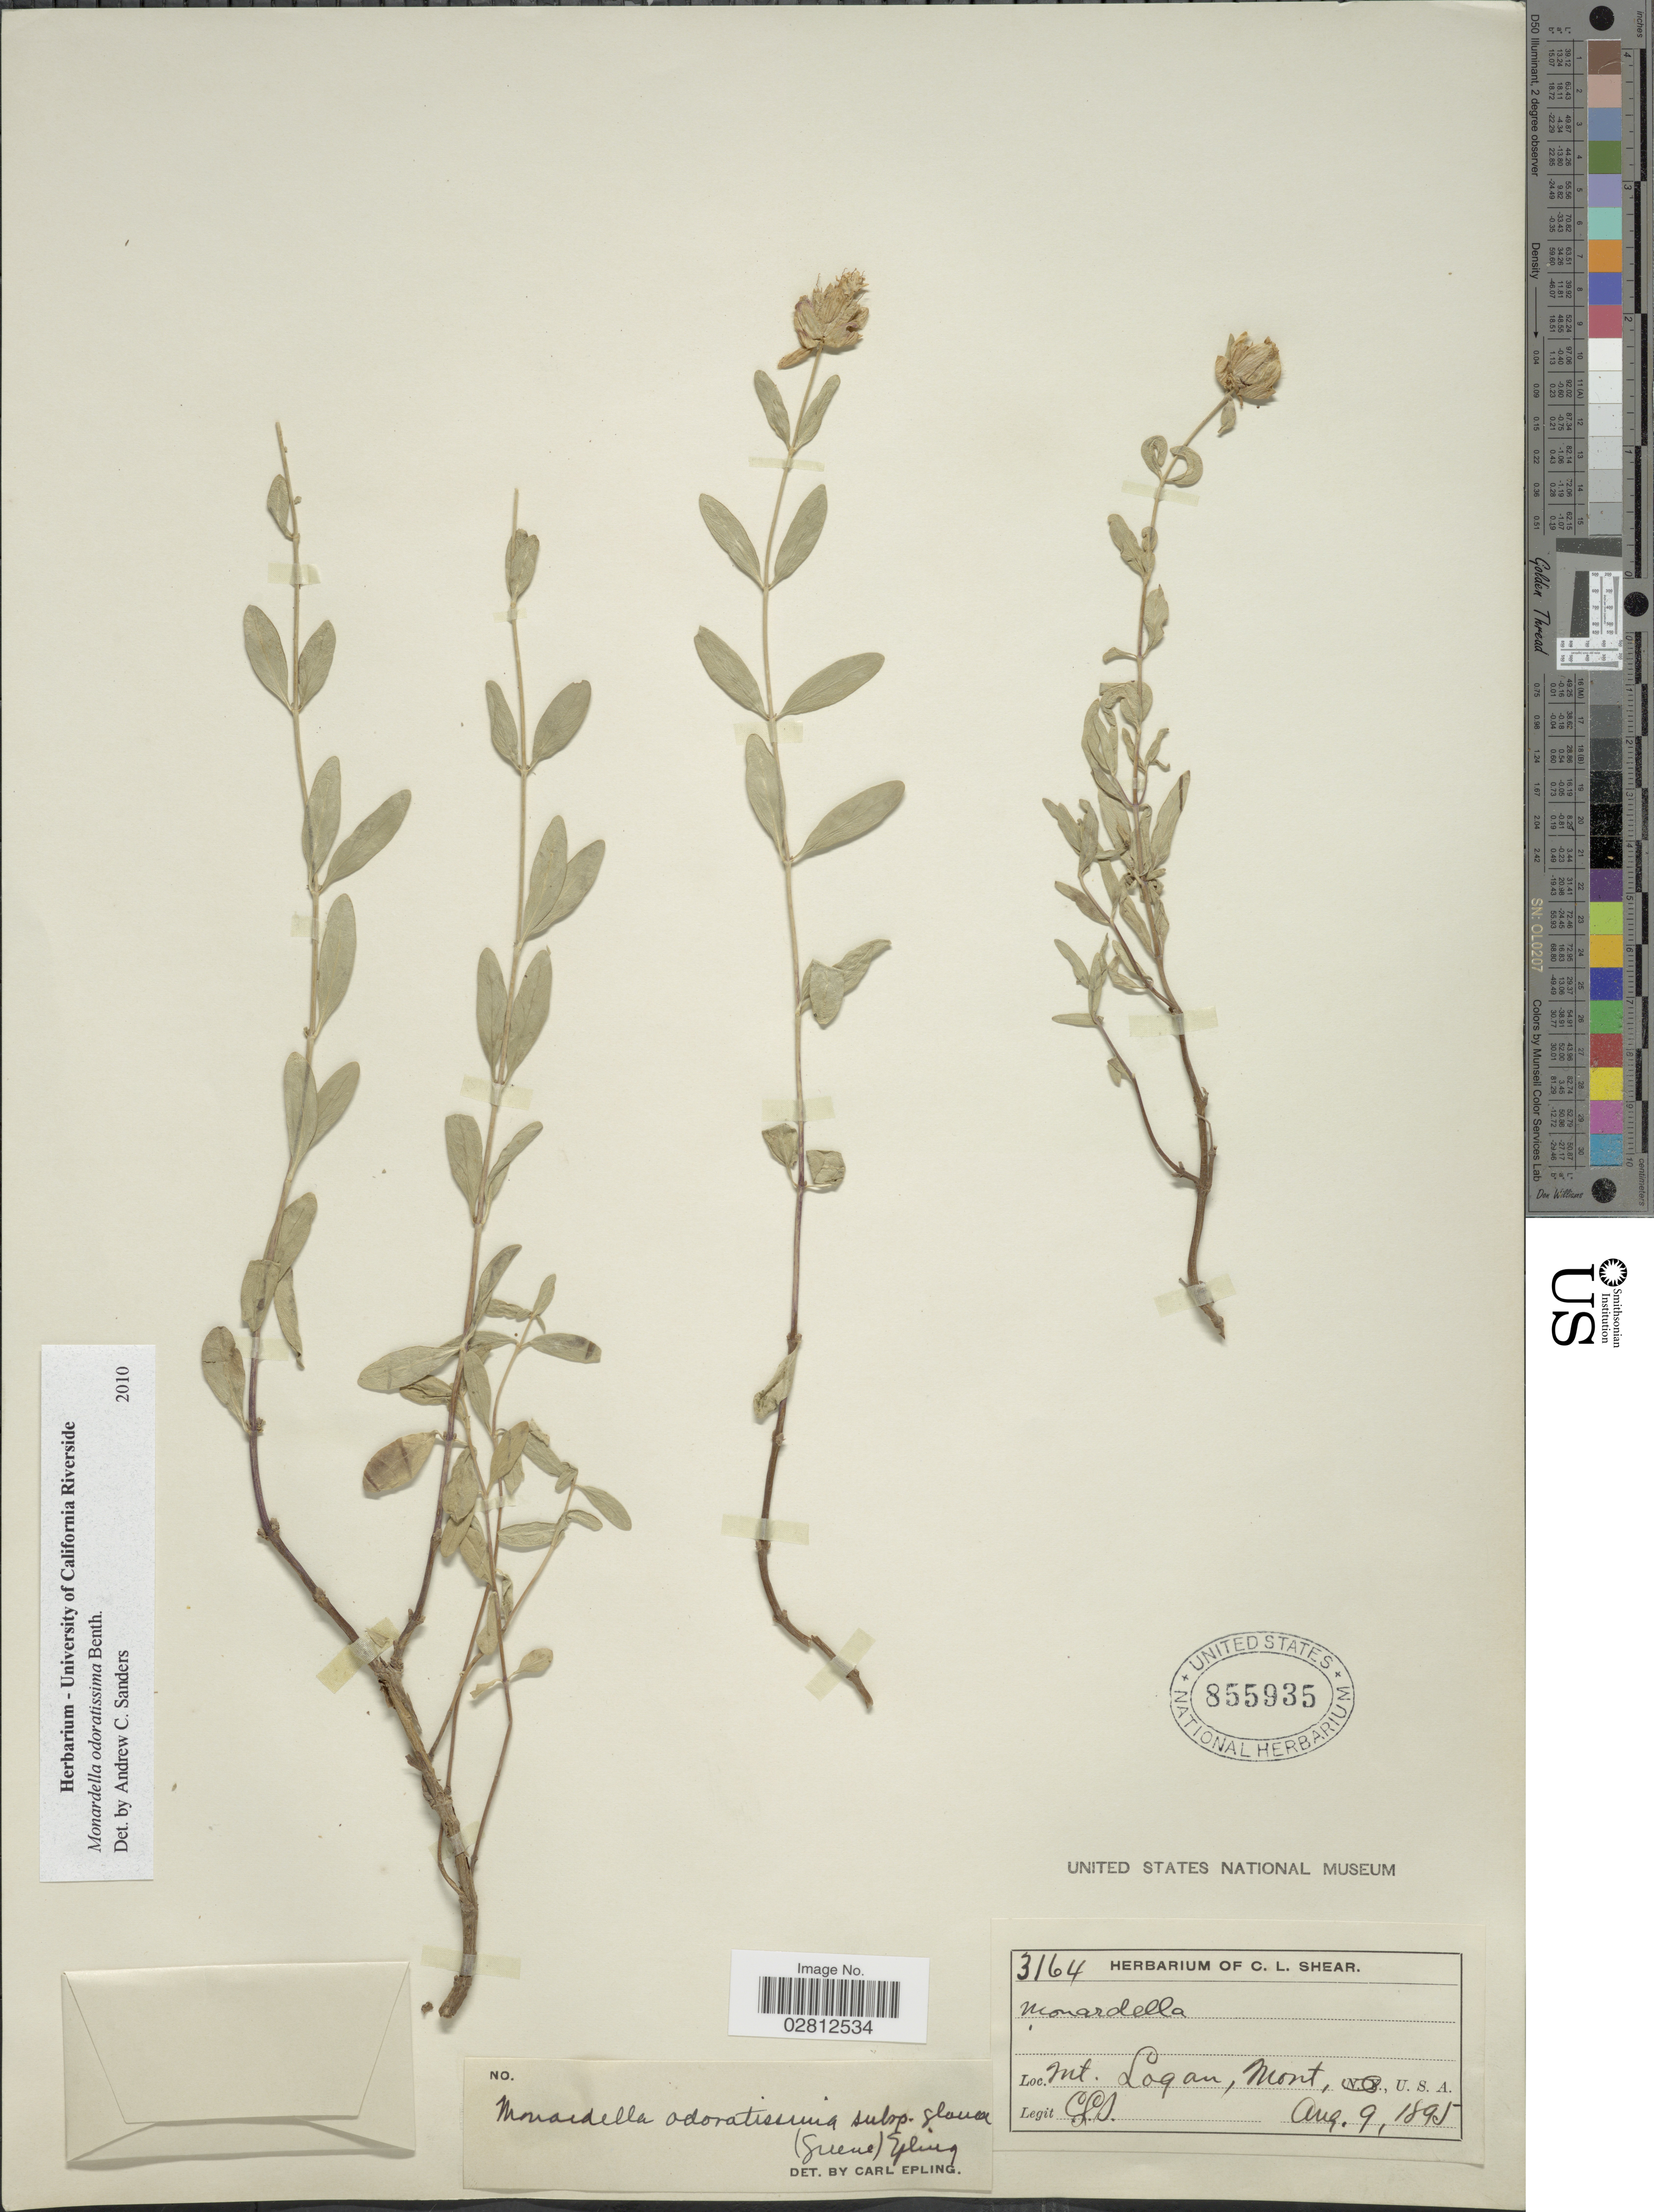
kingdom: Plantae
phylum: Tracheophyta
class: Magnoliopsida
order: Lamiales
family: Lamiaceae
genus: Monardella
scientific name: Monardella odoratissima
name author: Benth.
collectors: C. L. Shear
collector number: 3164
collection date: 1895-08-09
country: United States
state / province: Montana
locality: Mt. Logan, Mont., U.S.A.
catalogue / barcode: US 855935